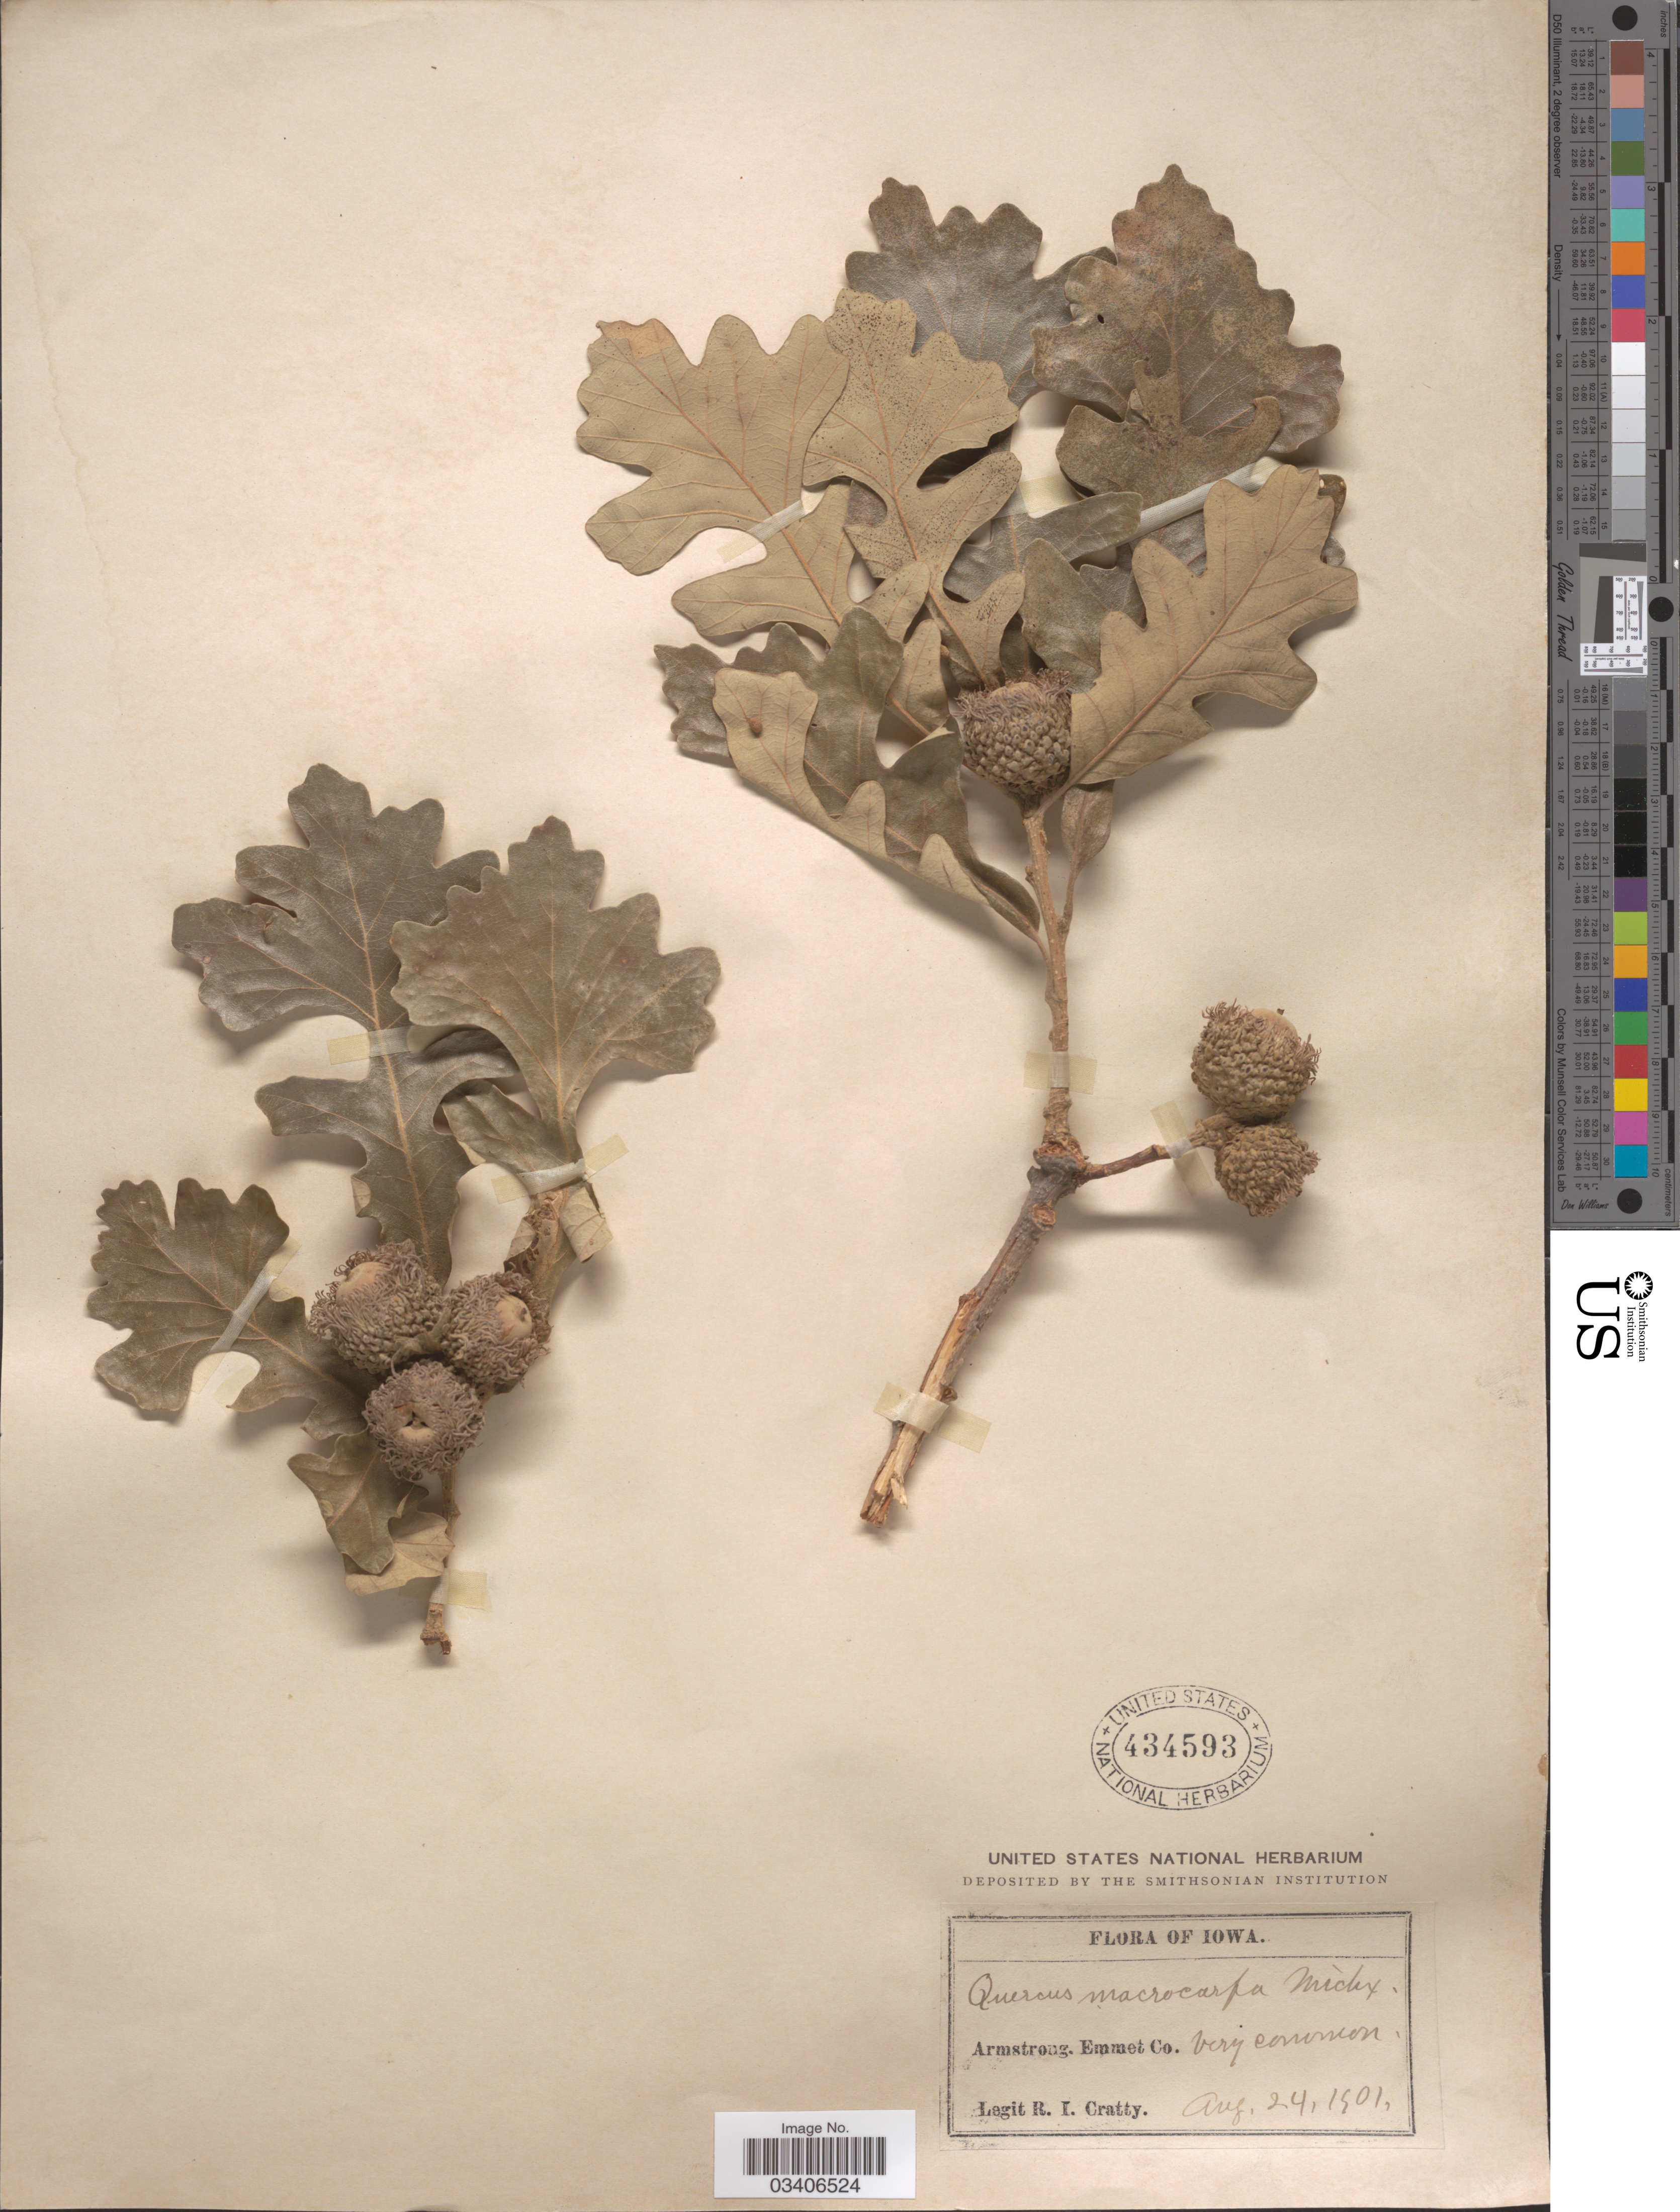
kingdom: Plantae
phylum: Tracheophyta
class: Magnoliopsida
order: Fagales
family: Fagaceae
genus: Quercus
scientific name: Quercus macrocarpa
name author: Michx.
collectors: R. Cratty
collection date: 1901-08-24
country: United States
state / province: Iowa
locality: Armstrong. Emmet Co.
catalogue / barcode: US 434593